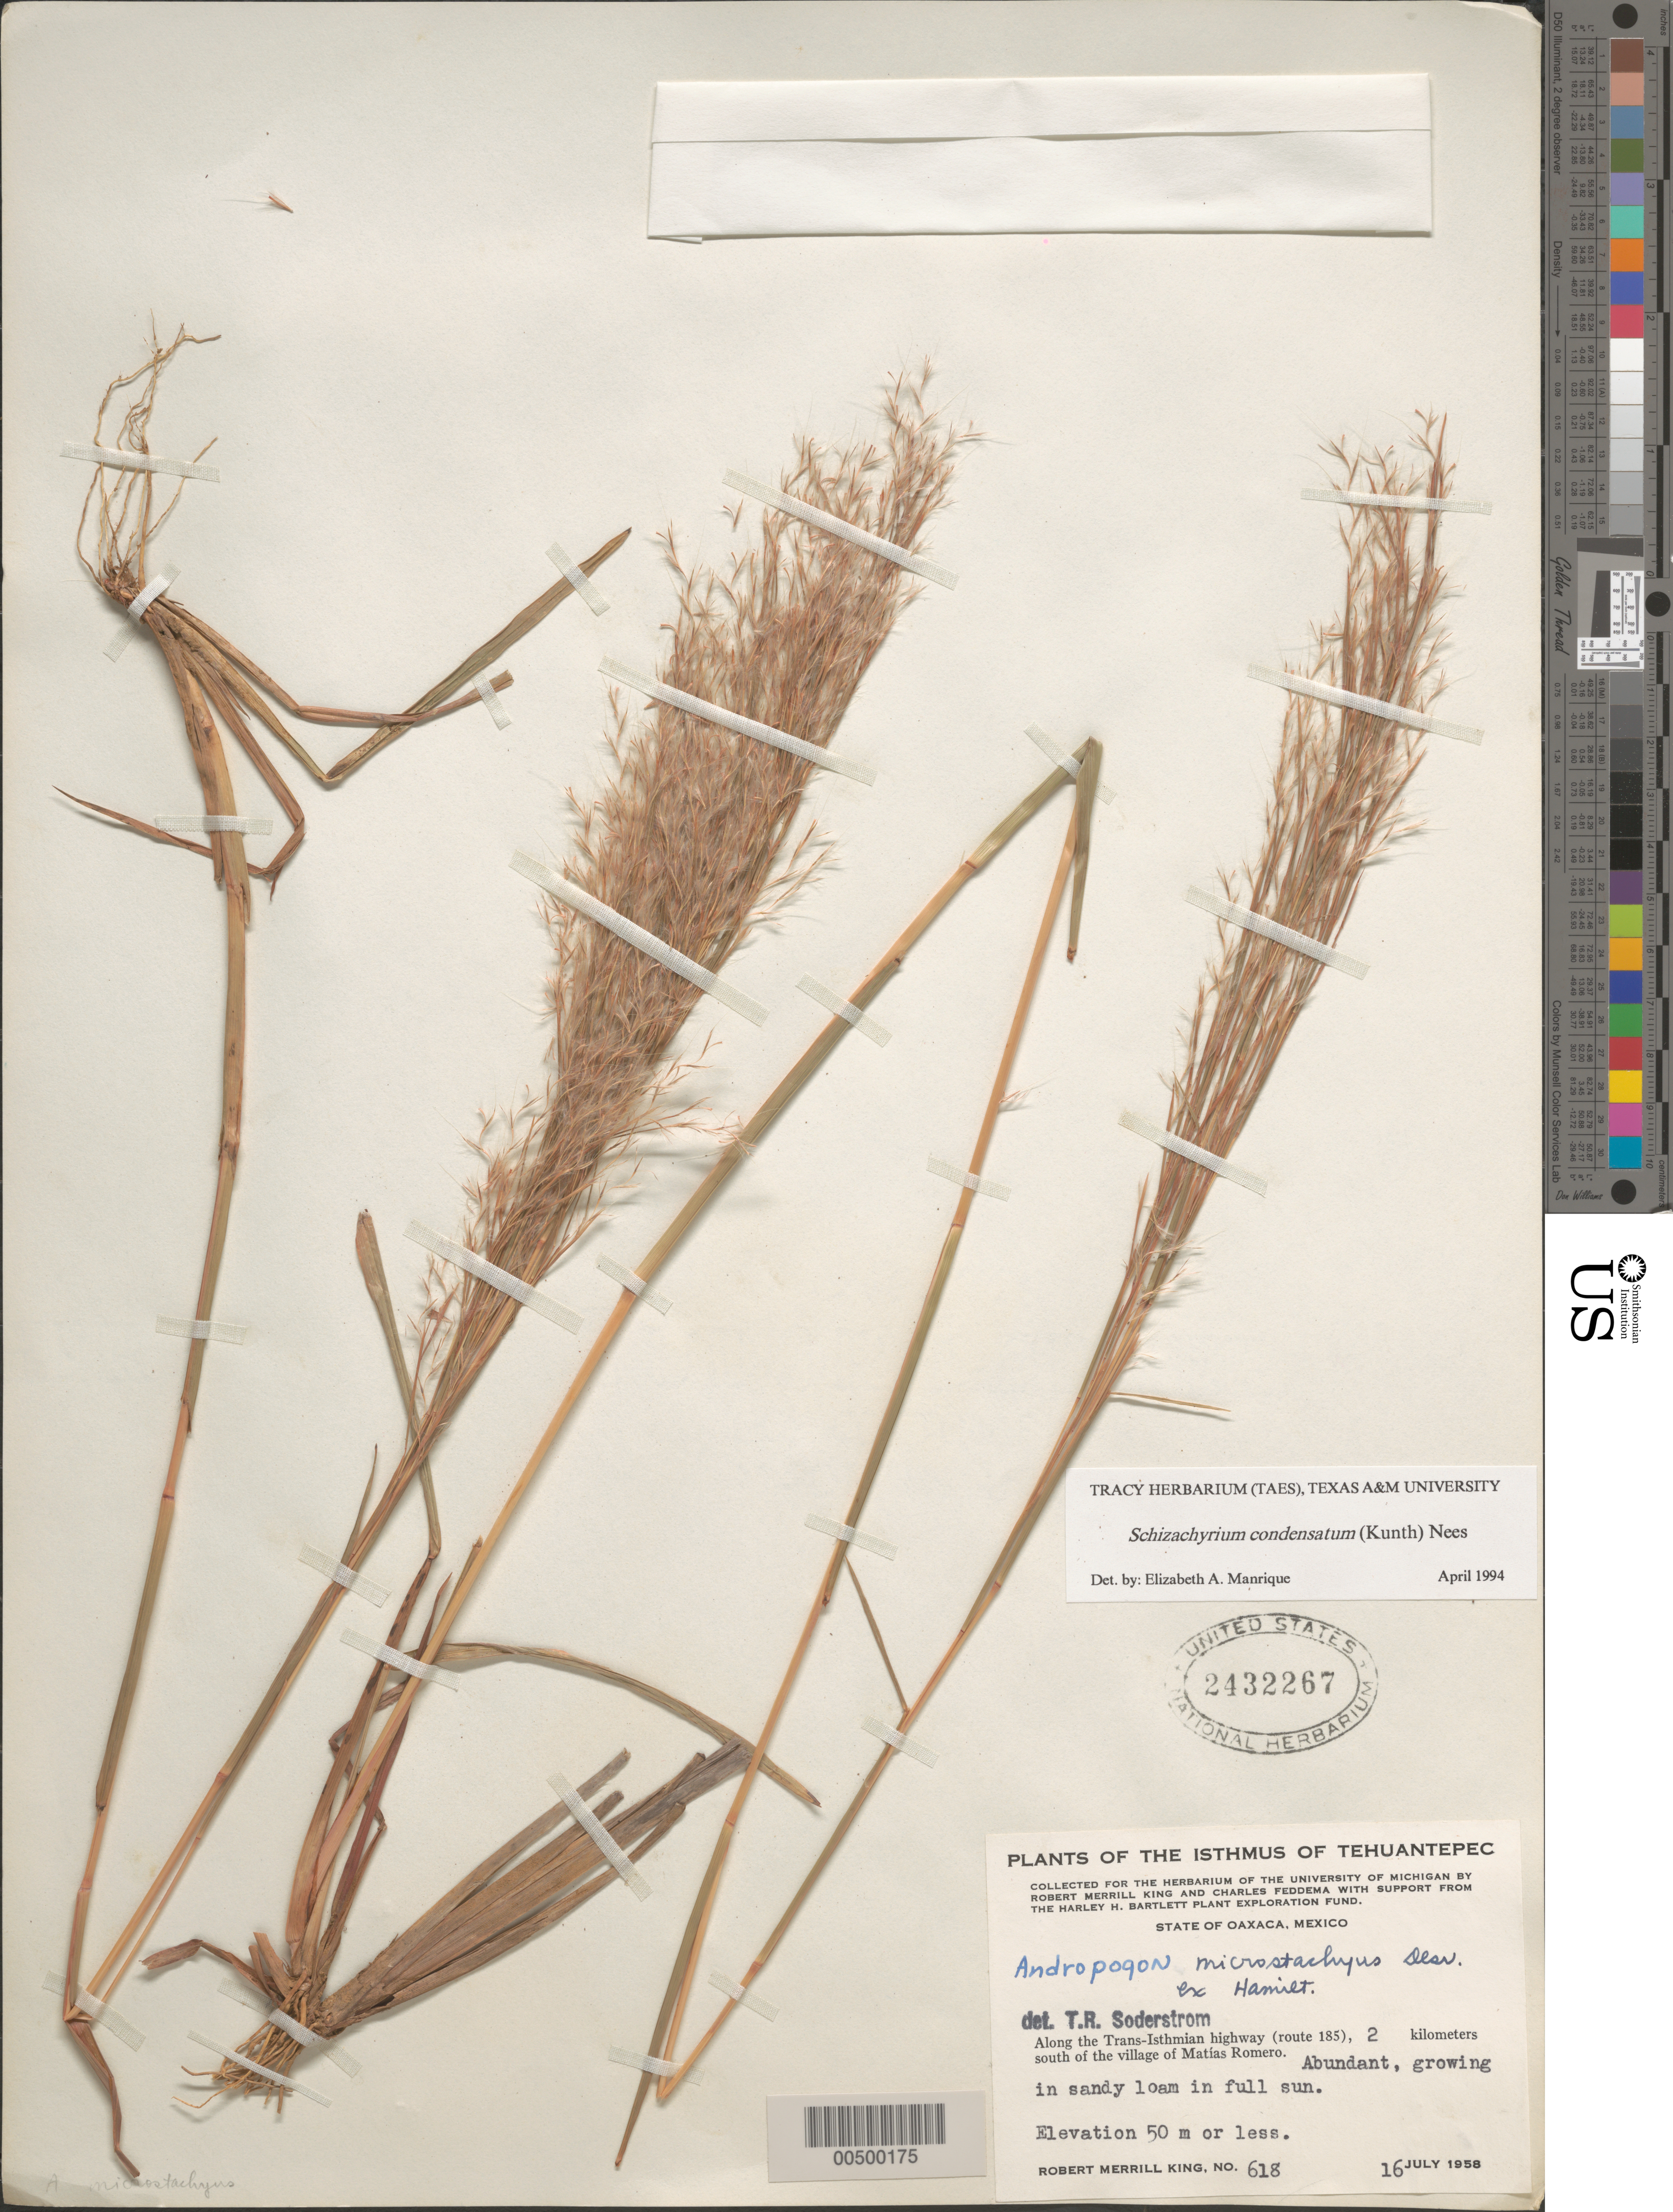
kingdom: Plantae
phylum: Tracheophyta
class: Liliopsida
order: Poales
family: Poaceae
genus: Schizachyrium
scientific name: Schizachyrium condensatum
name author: (Kunth) Nees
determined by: Manrique, E. A.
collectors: R. M. King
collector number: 618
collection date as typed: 16 Jul 1958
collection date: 1958-07-16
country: Mexico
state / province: Oaxaca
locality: Isthmus of Tehuantepec, along the Trans-Isthmian hwy (route 185), 2 km S of the village of Matías Romero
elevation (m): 0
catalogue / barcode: US 2432267